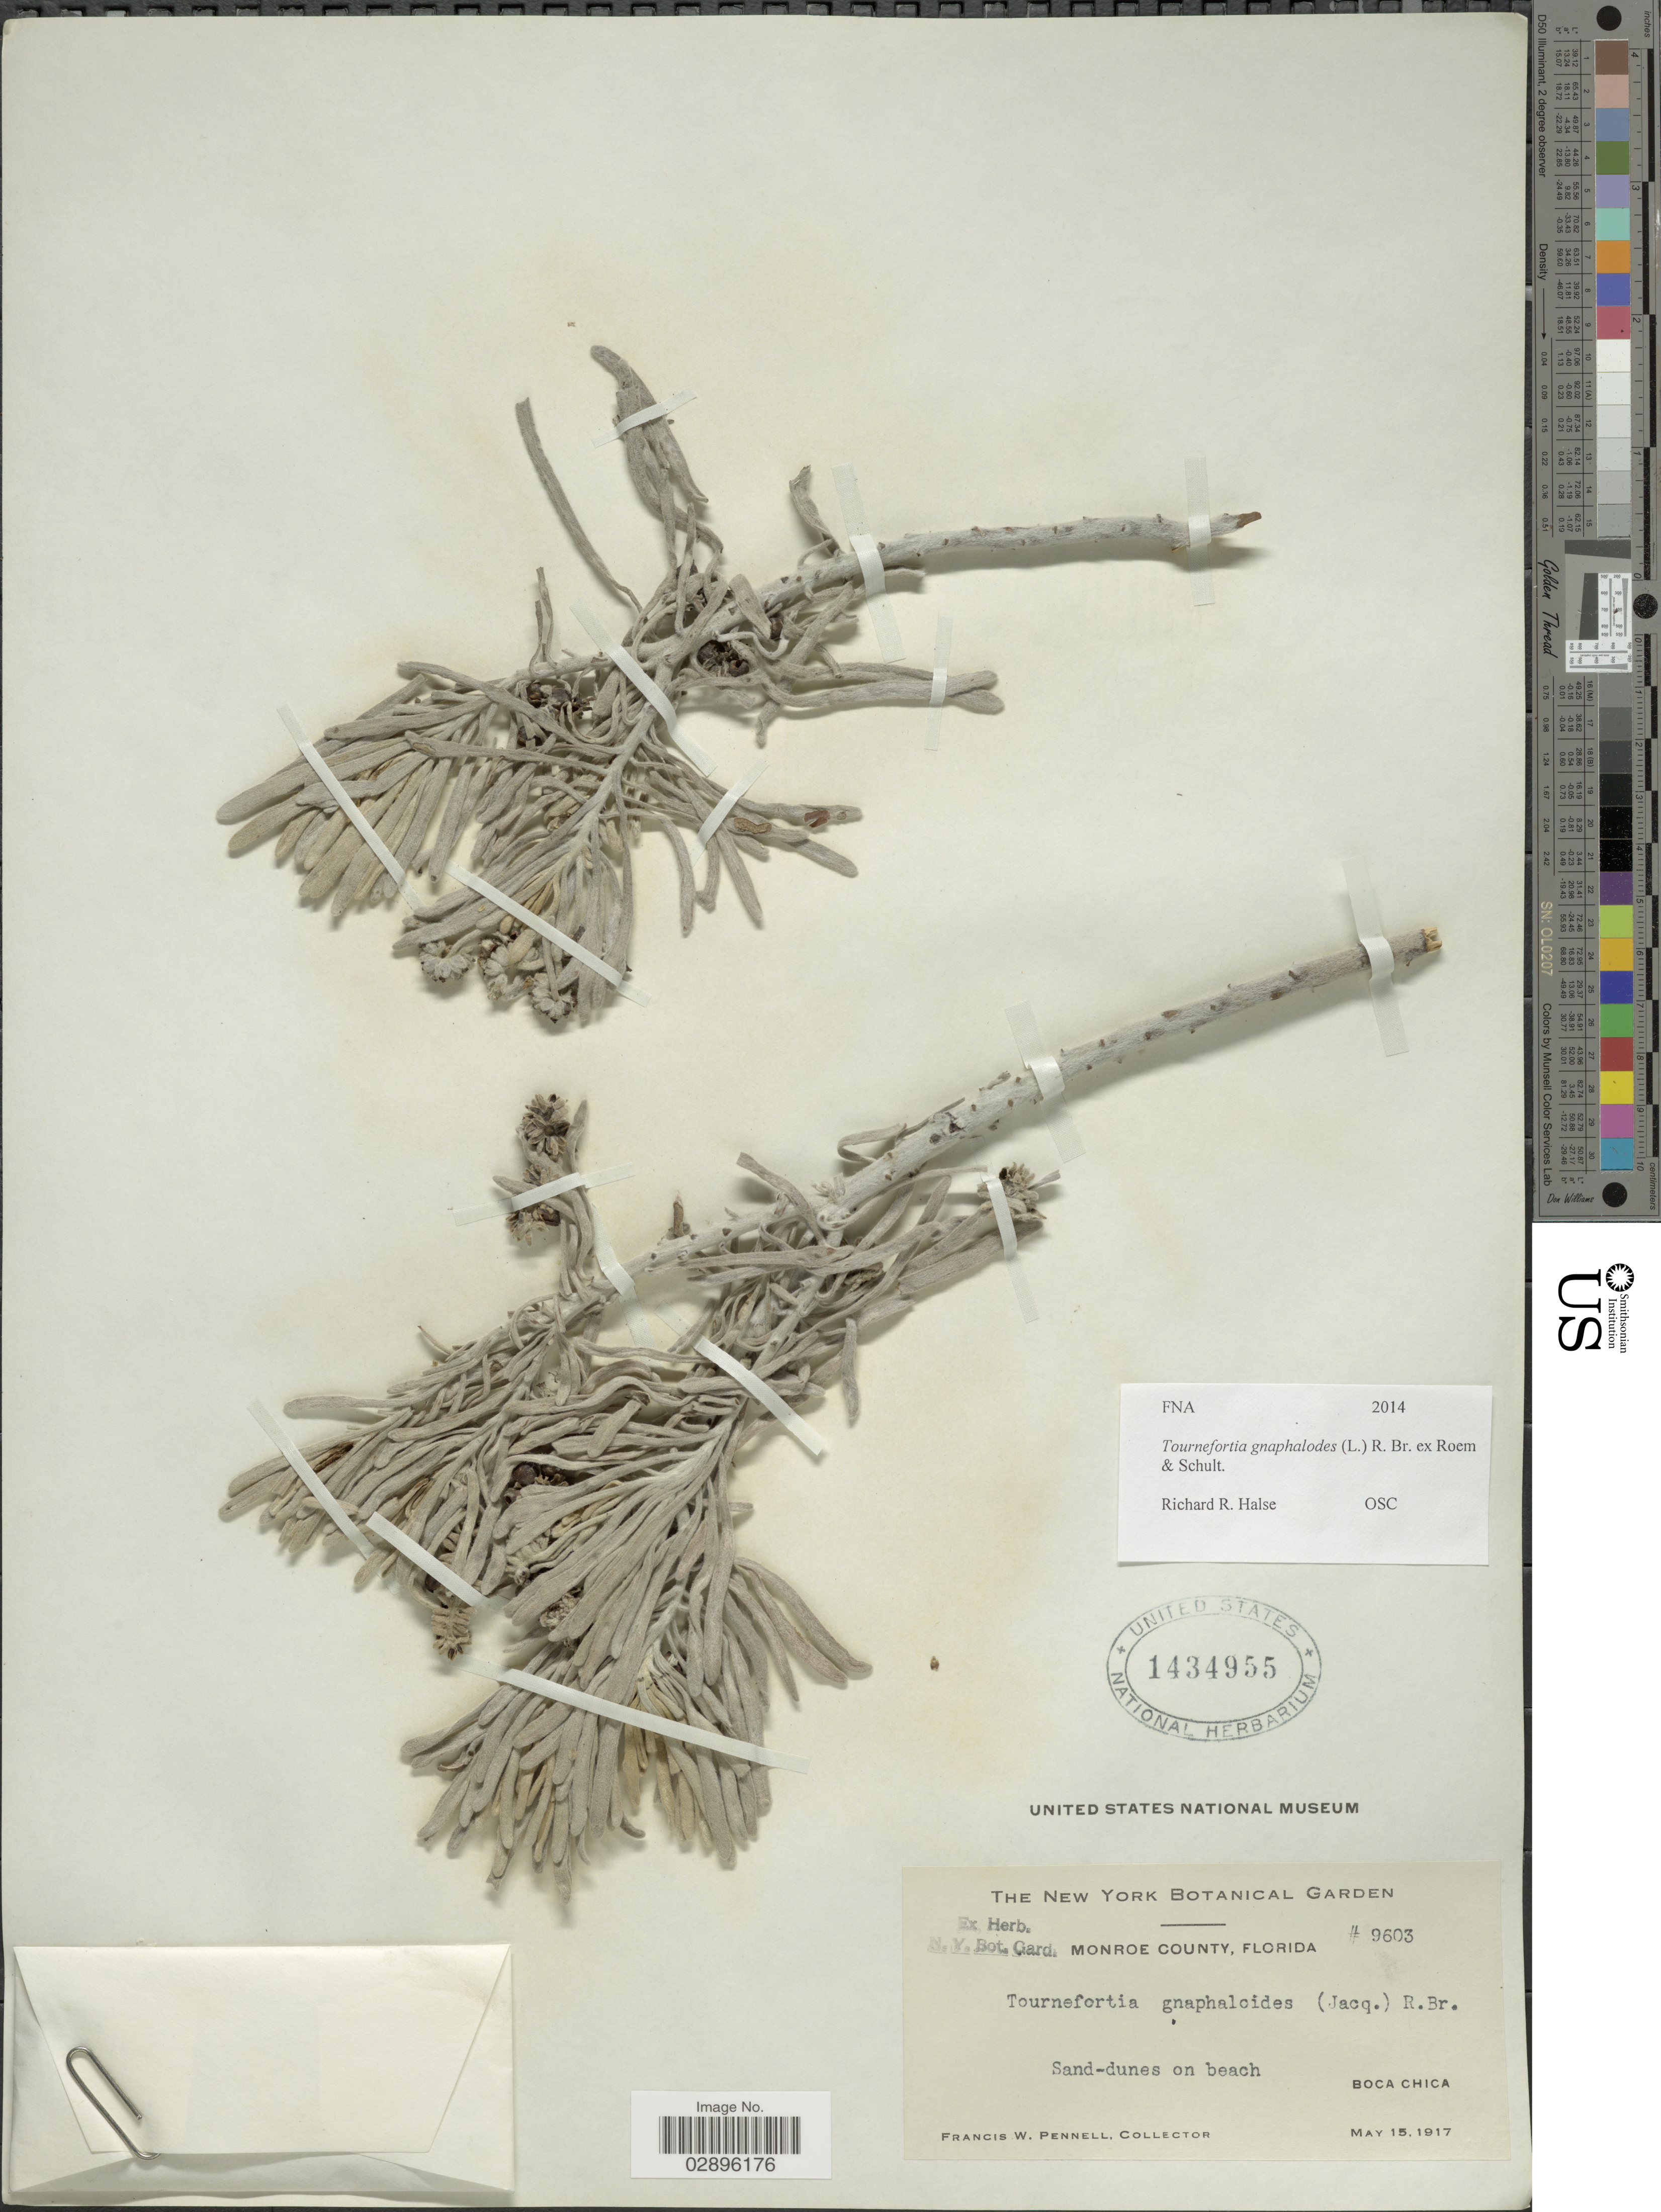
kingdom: Plantae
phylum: Tracheophyta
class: Magnoliopsida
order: Boraginales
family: Heliotropiaceae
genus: Tournefortia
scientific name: Tournefortia gnaphalodes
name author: (L.) R. Br. ex Roem. & Schult.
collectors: F. W. Pennell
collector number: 9603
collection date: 1917-05-15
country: United States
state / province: Florida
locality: Monroe County. Sand-dunes on beach. Boca Chica.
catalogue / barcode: US 1434955